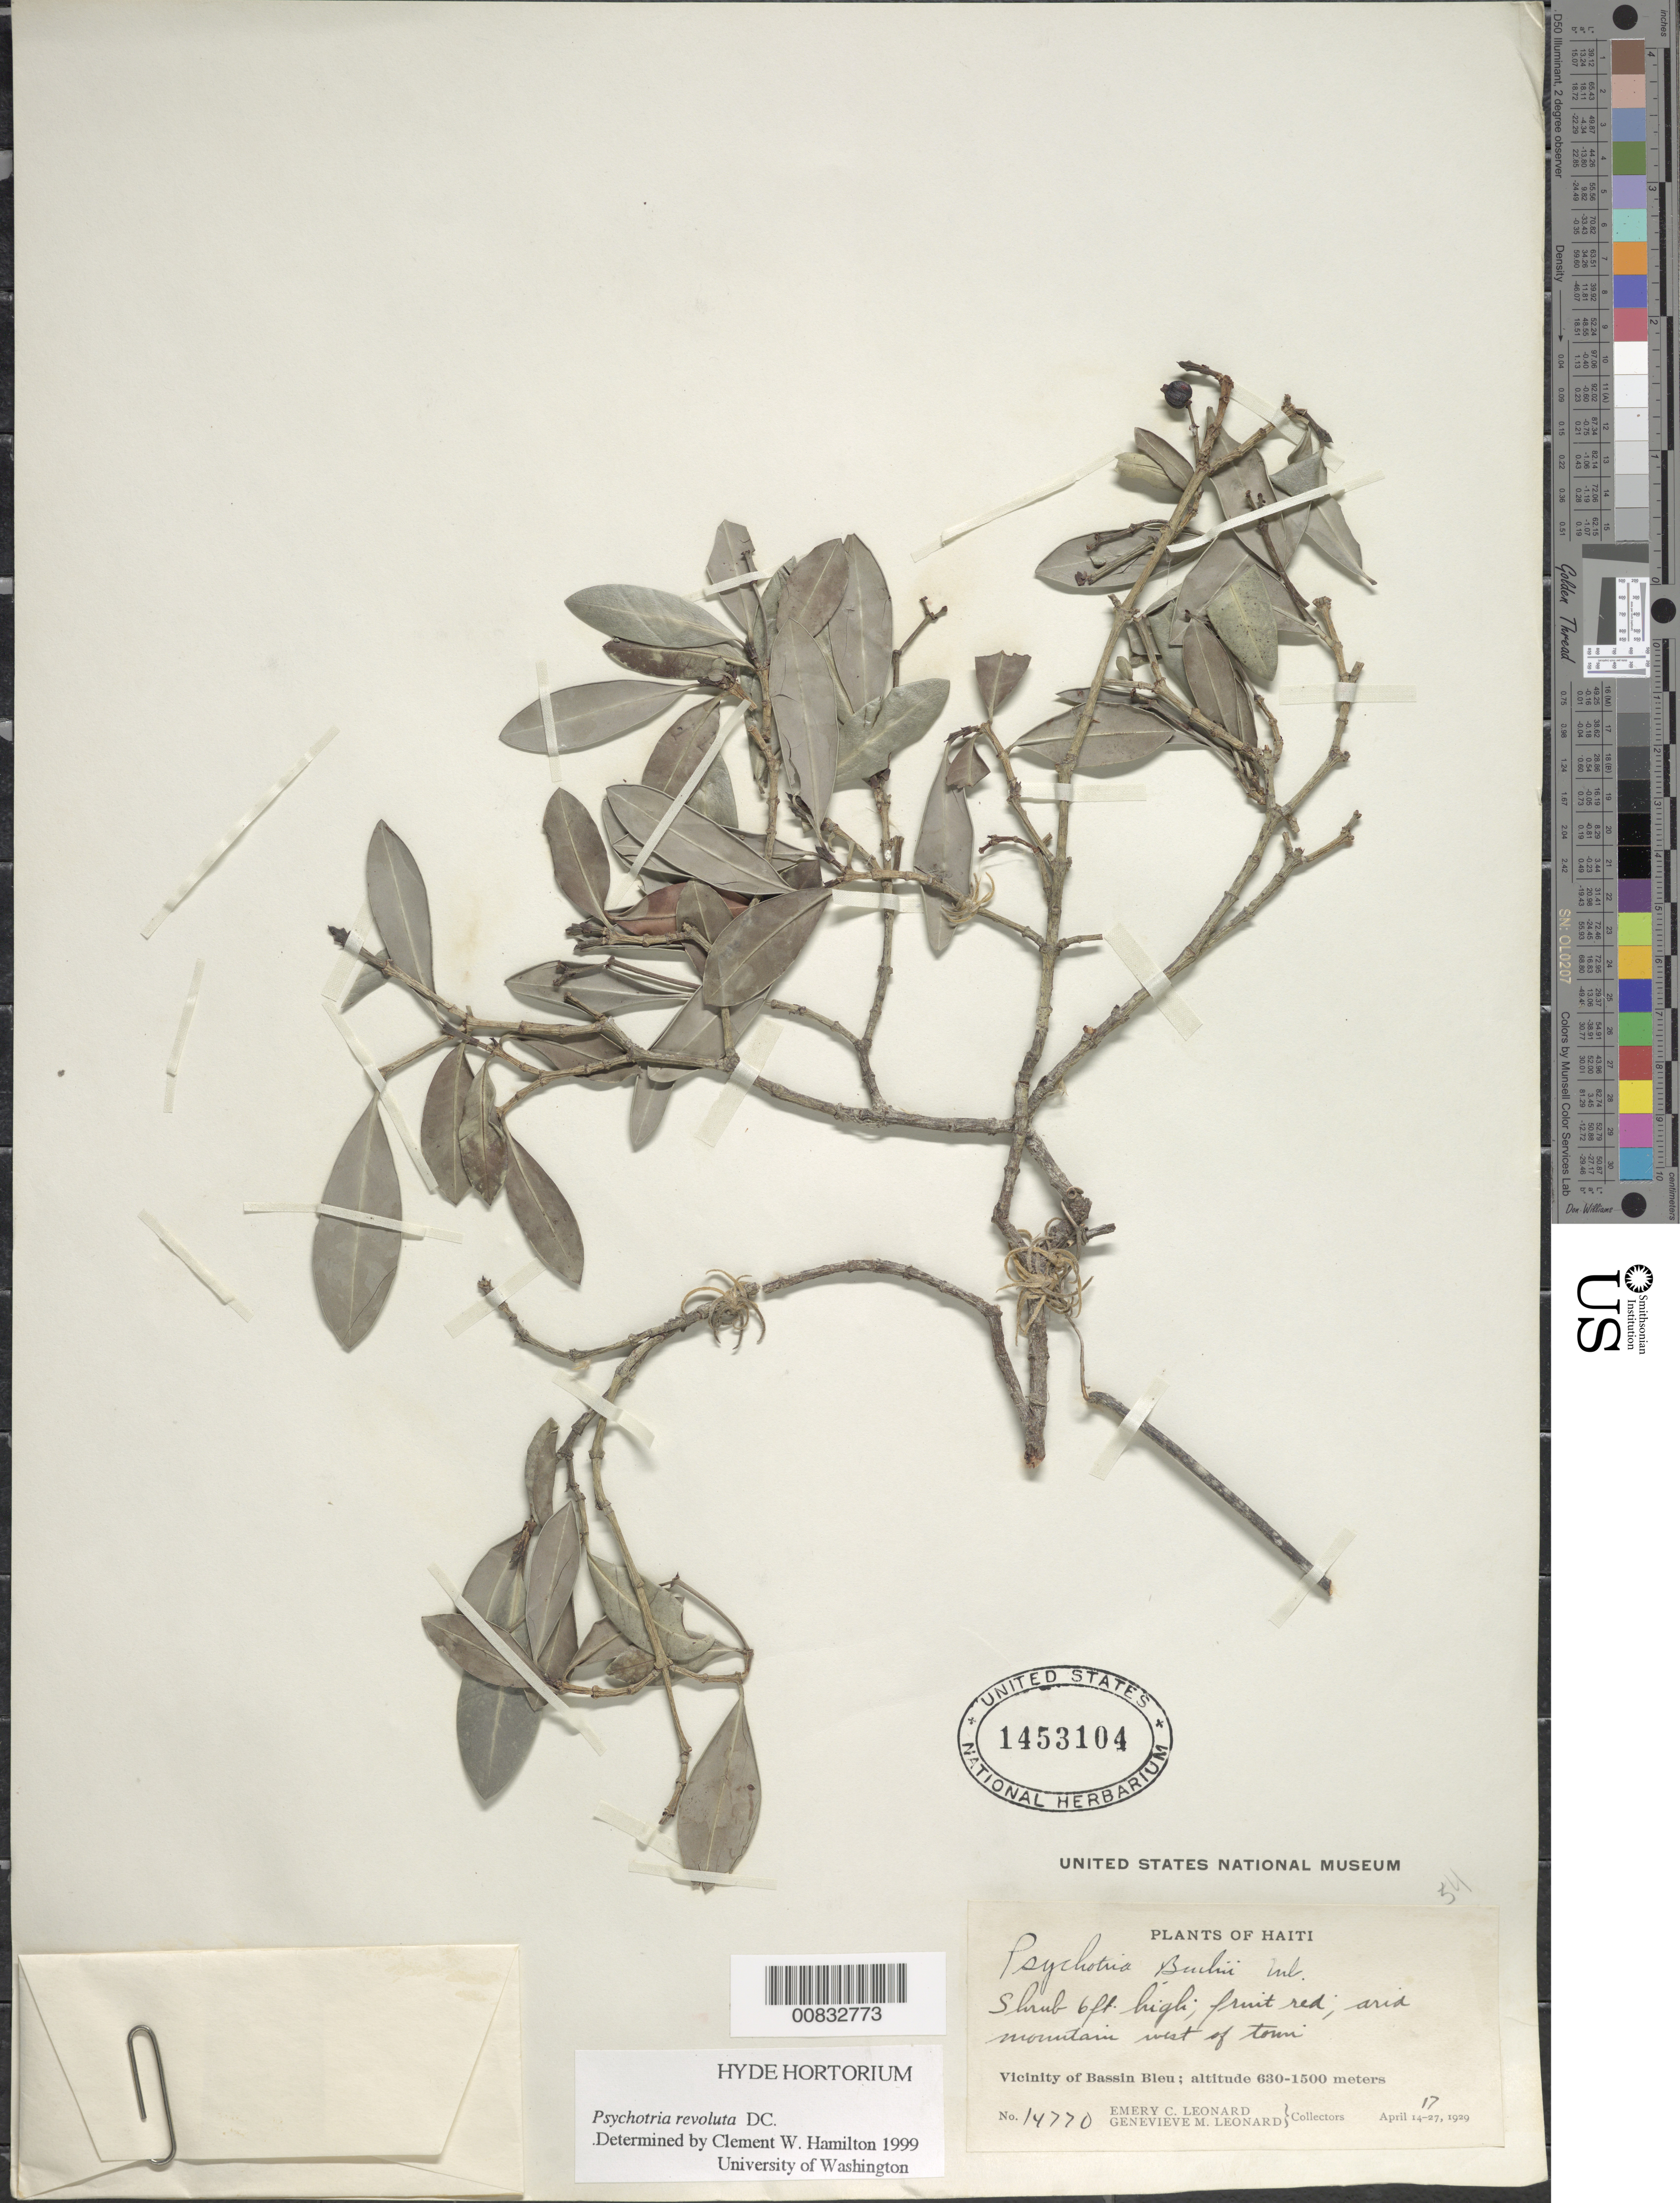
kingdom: Plantae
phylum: Tracheophyta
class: Magnoliopsida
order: Gentianales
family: Rubiaceae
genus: Psychotria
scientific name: Psychotria revoluta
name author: DC.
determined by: Hamilton, C. W.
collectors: E. C. Leonard & G. M. Leonard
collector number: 14770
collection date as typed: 17 Apr 1929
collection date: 1929-04-17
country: Haiti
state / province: Nord-Ouest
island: Hispaniola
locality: Vicinity of Bassin Bleu, W of town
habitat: Arid mountain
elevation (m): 630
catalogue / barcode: US 1453104